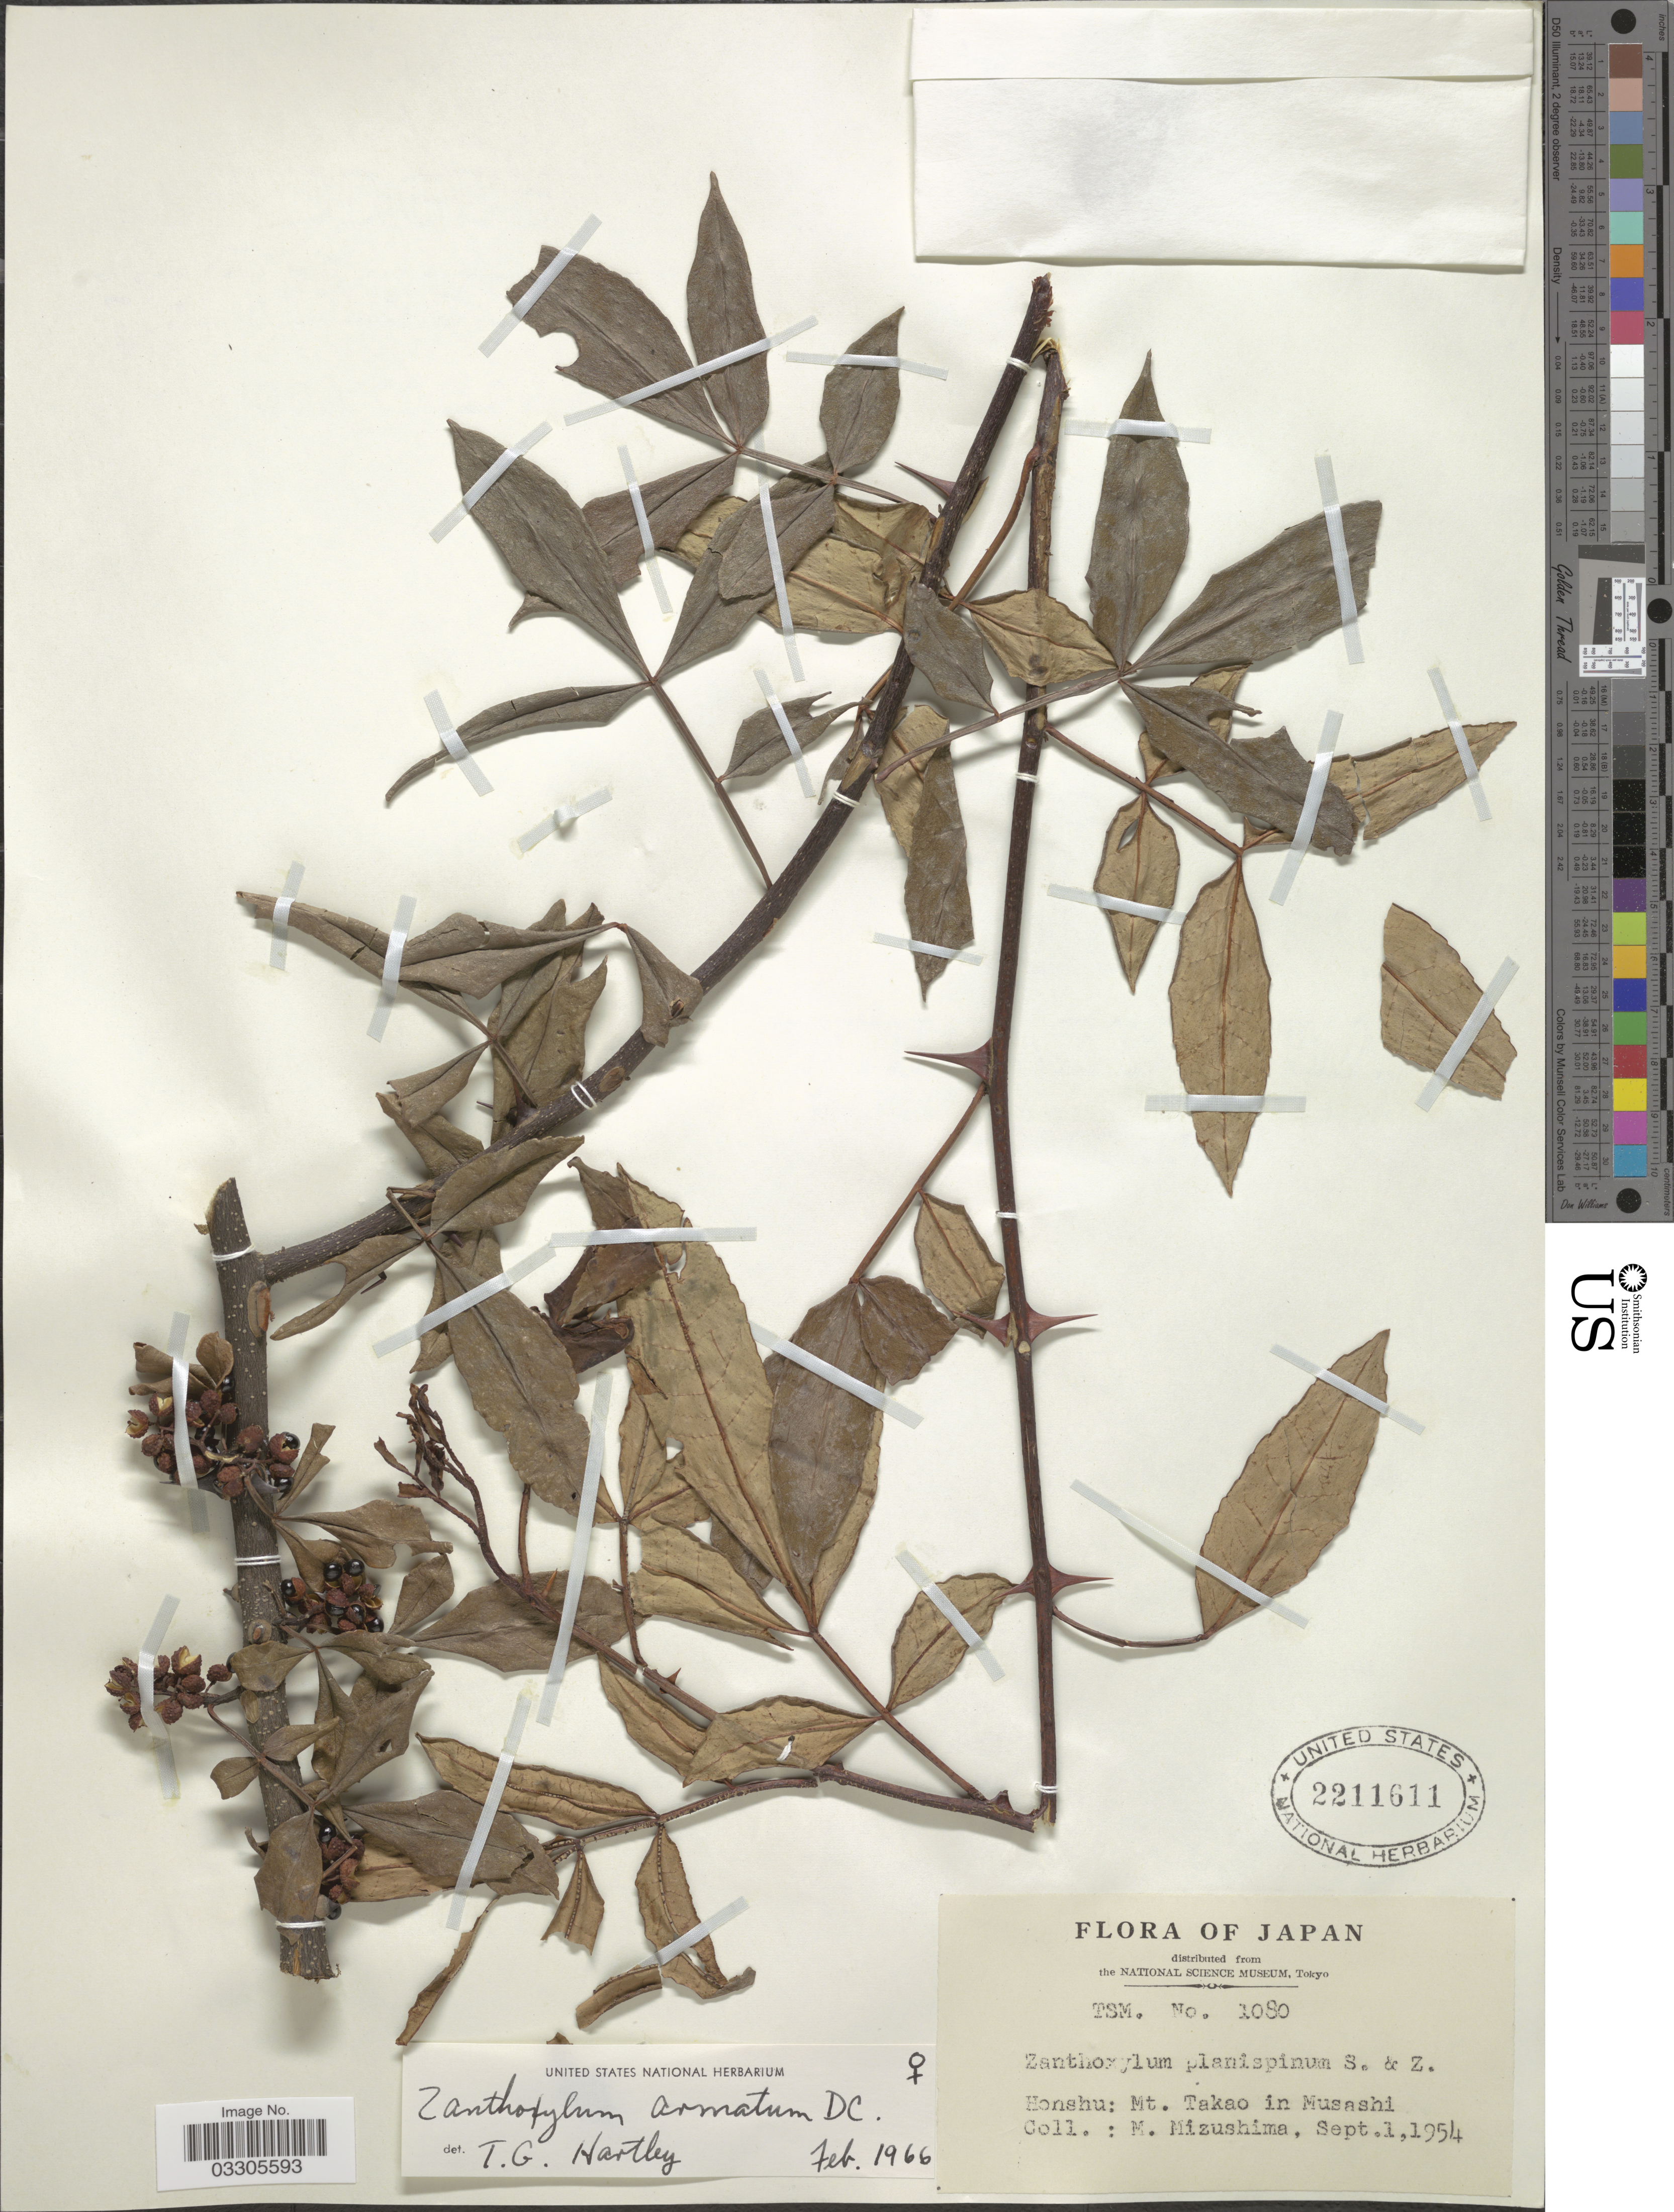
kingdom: Plantae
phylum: Tracheophyta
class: Magnoliopsida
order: Sapindales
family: Rutaceae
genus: Zanthoxylum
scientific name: Zanthoxylum armatum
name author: DC.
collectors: M. Mizushima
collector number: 1080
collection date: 1954-09-01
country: Japan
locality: Honshu: Mt. Takao in Musashi.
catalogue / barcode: US 2211611